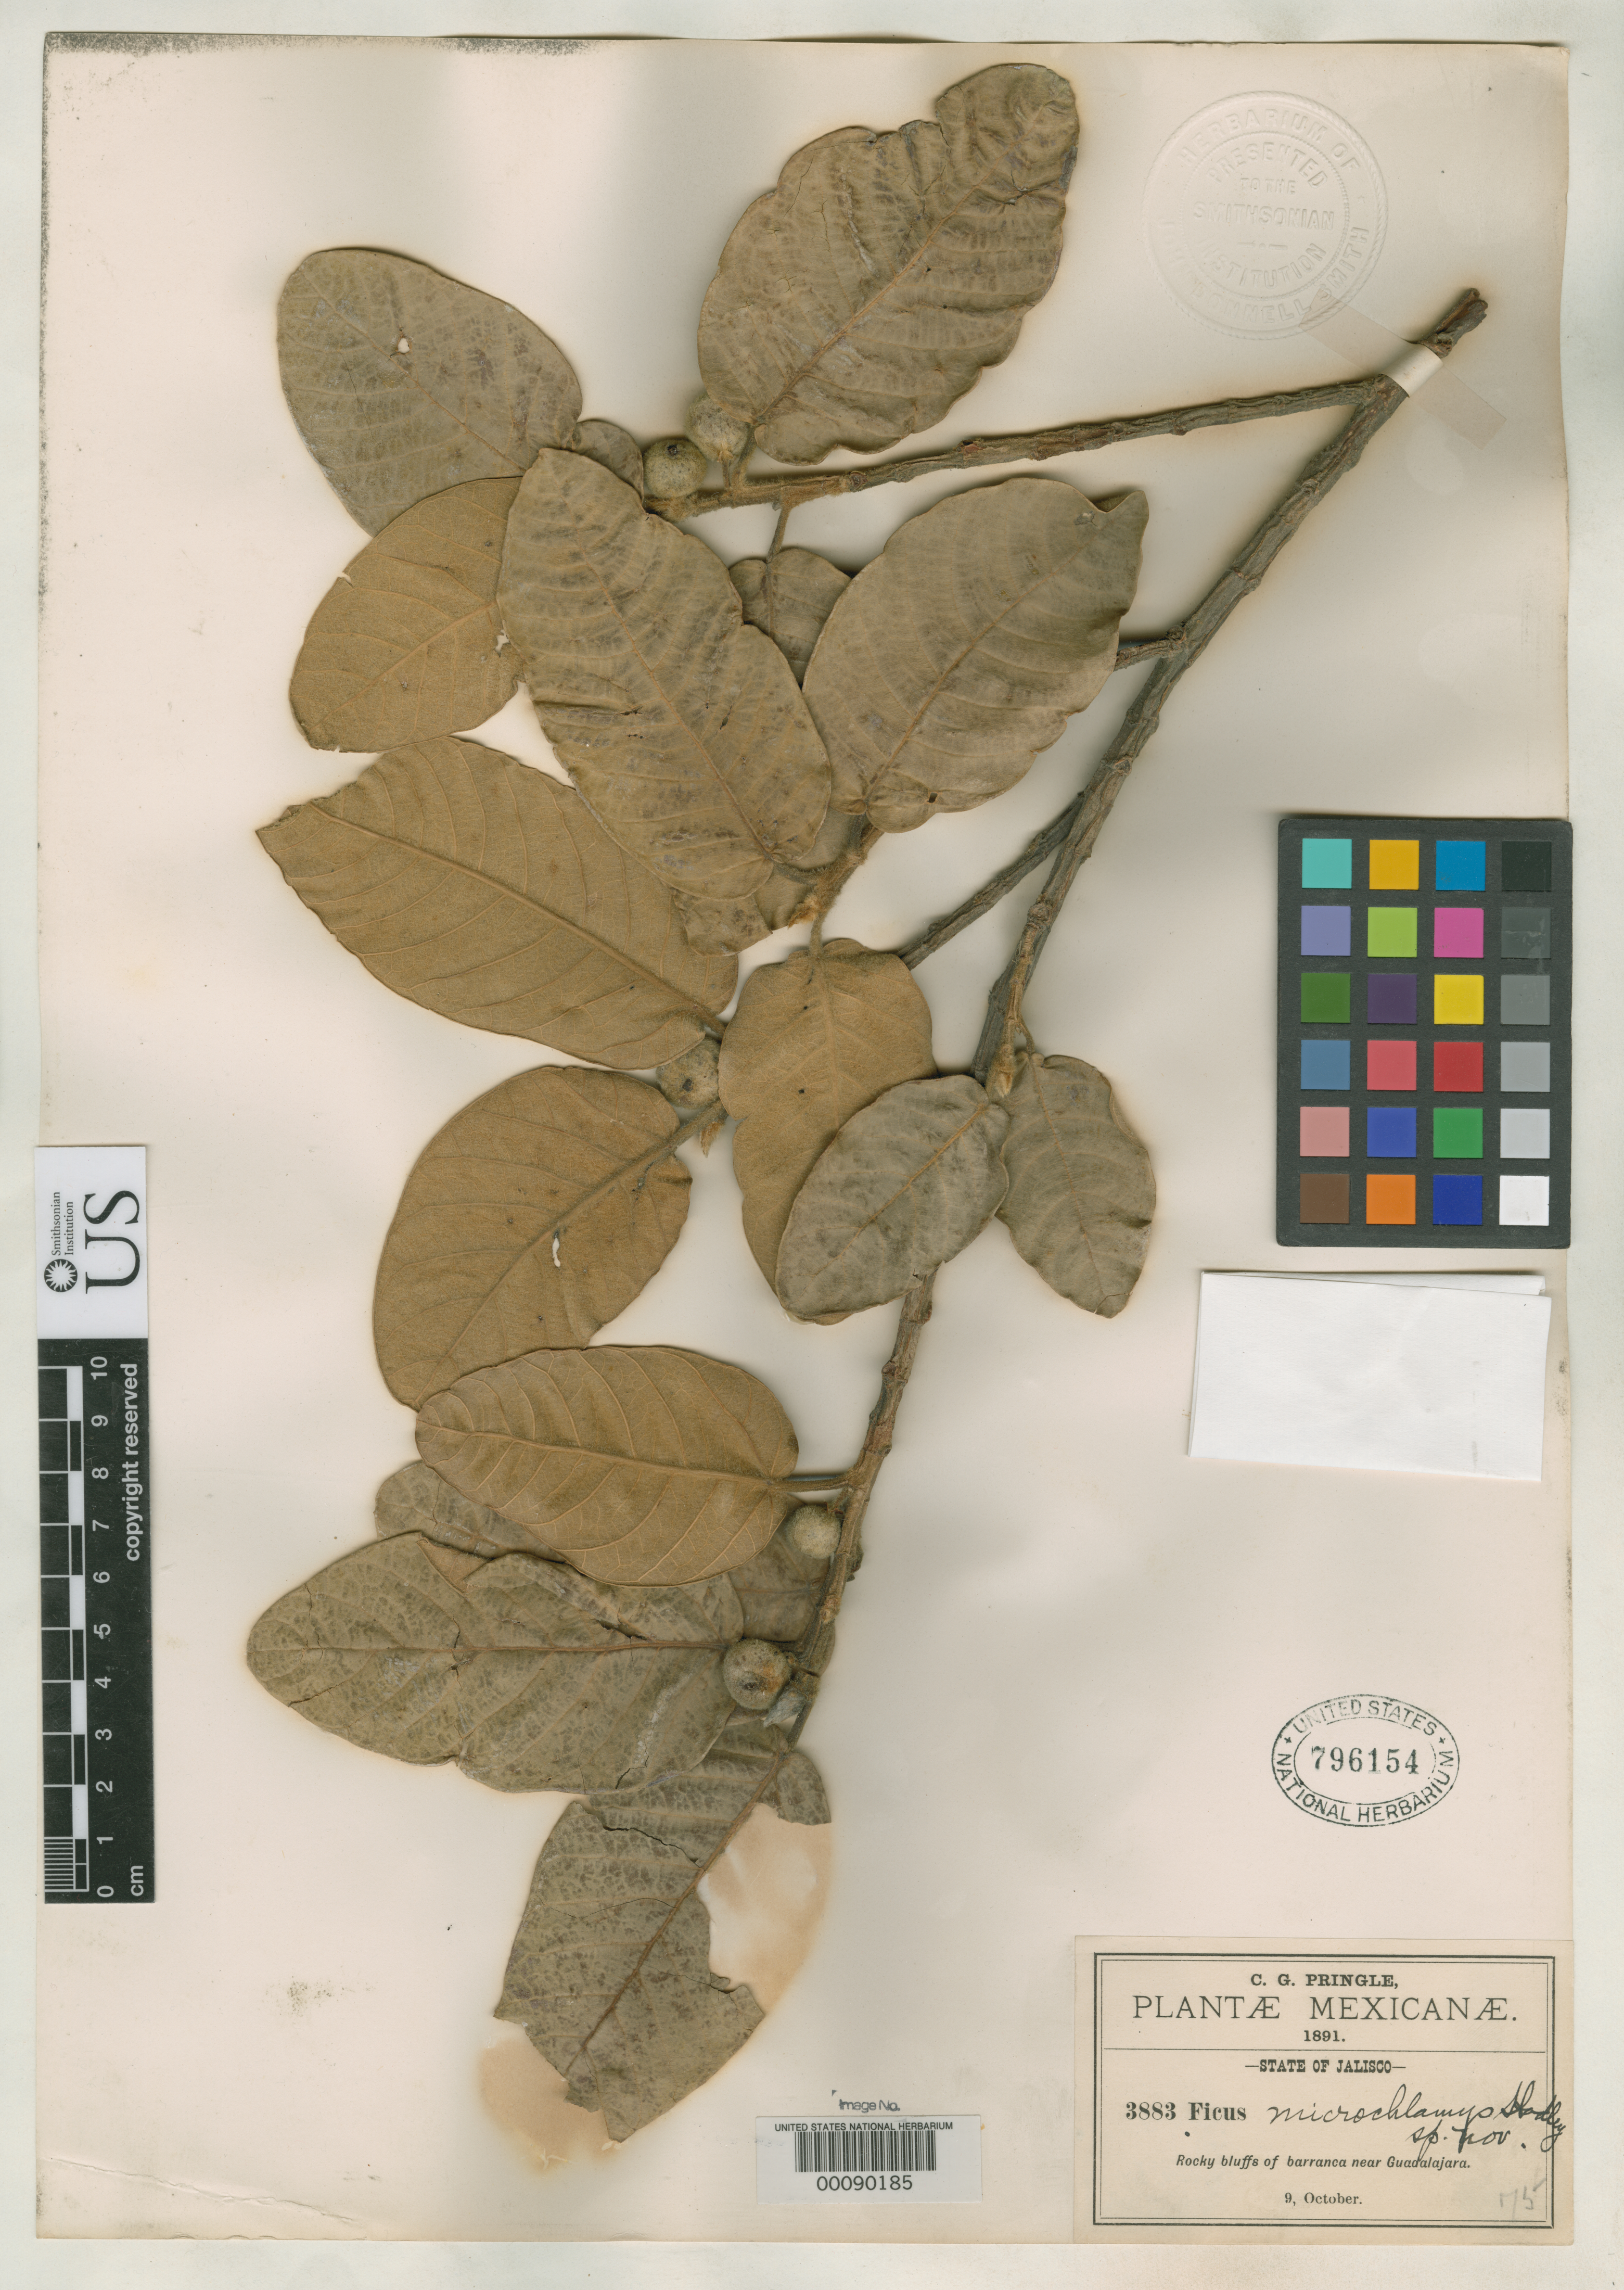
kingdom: Plantae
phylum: Tracheophyta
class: Magnoliopsida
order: Rosales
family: Moraceae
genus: Ficus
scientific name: Ficus microchlamys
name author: Standl.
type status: Isotype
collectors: C. G. Pringle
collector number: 3883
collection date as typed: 09 Oct 1891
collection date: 1891-10-09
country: Mexico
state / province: Jalisco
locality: Guadalajara.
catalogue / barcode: US 796154